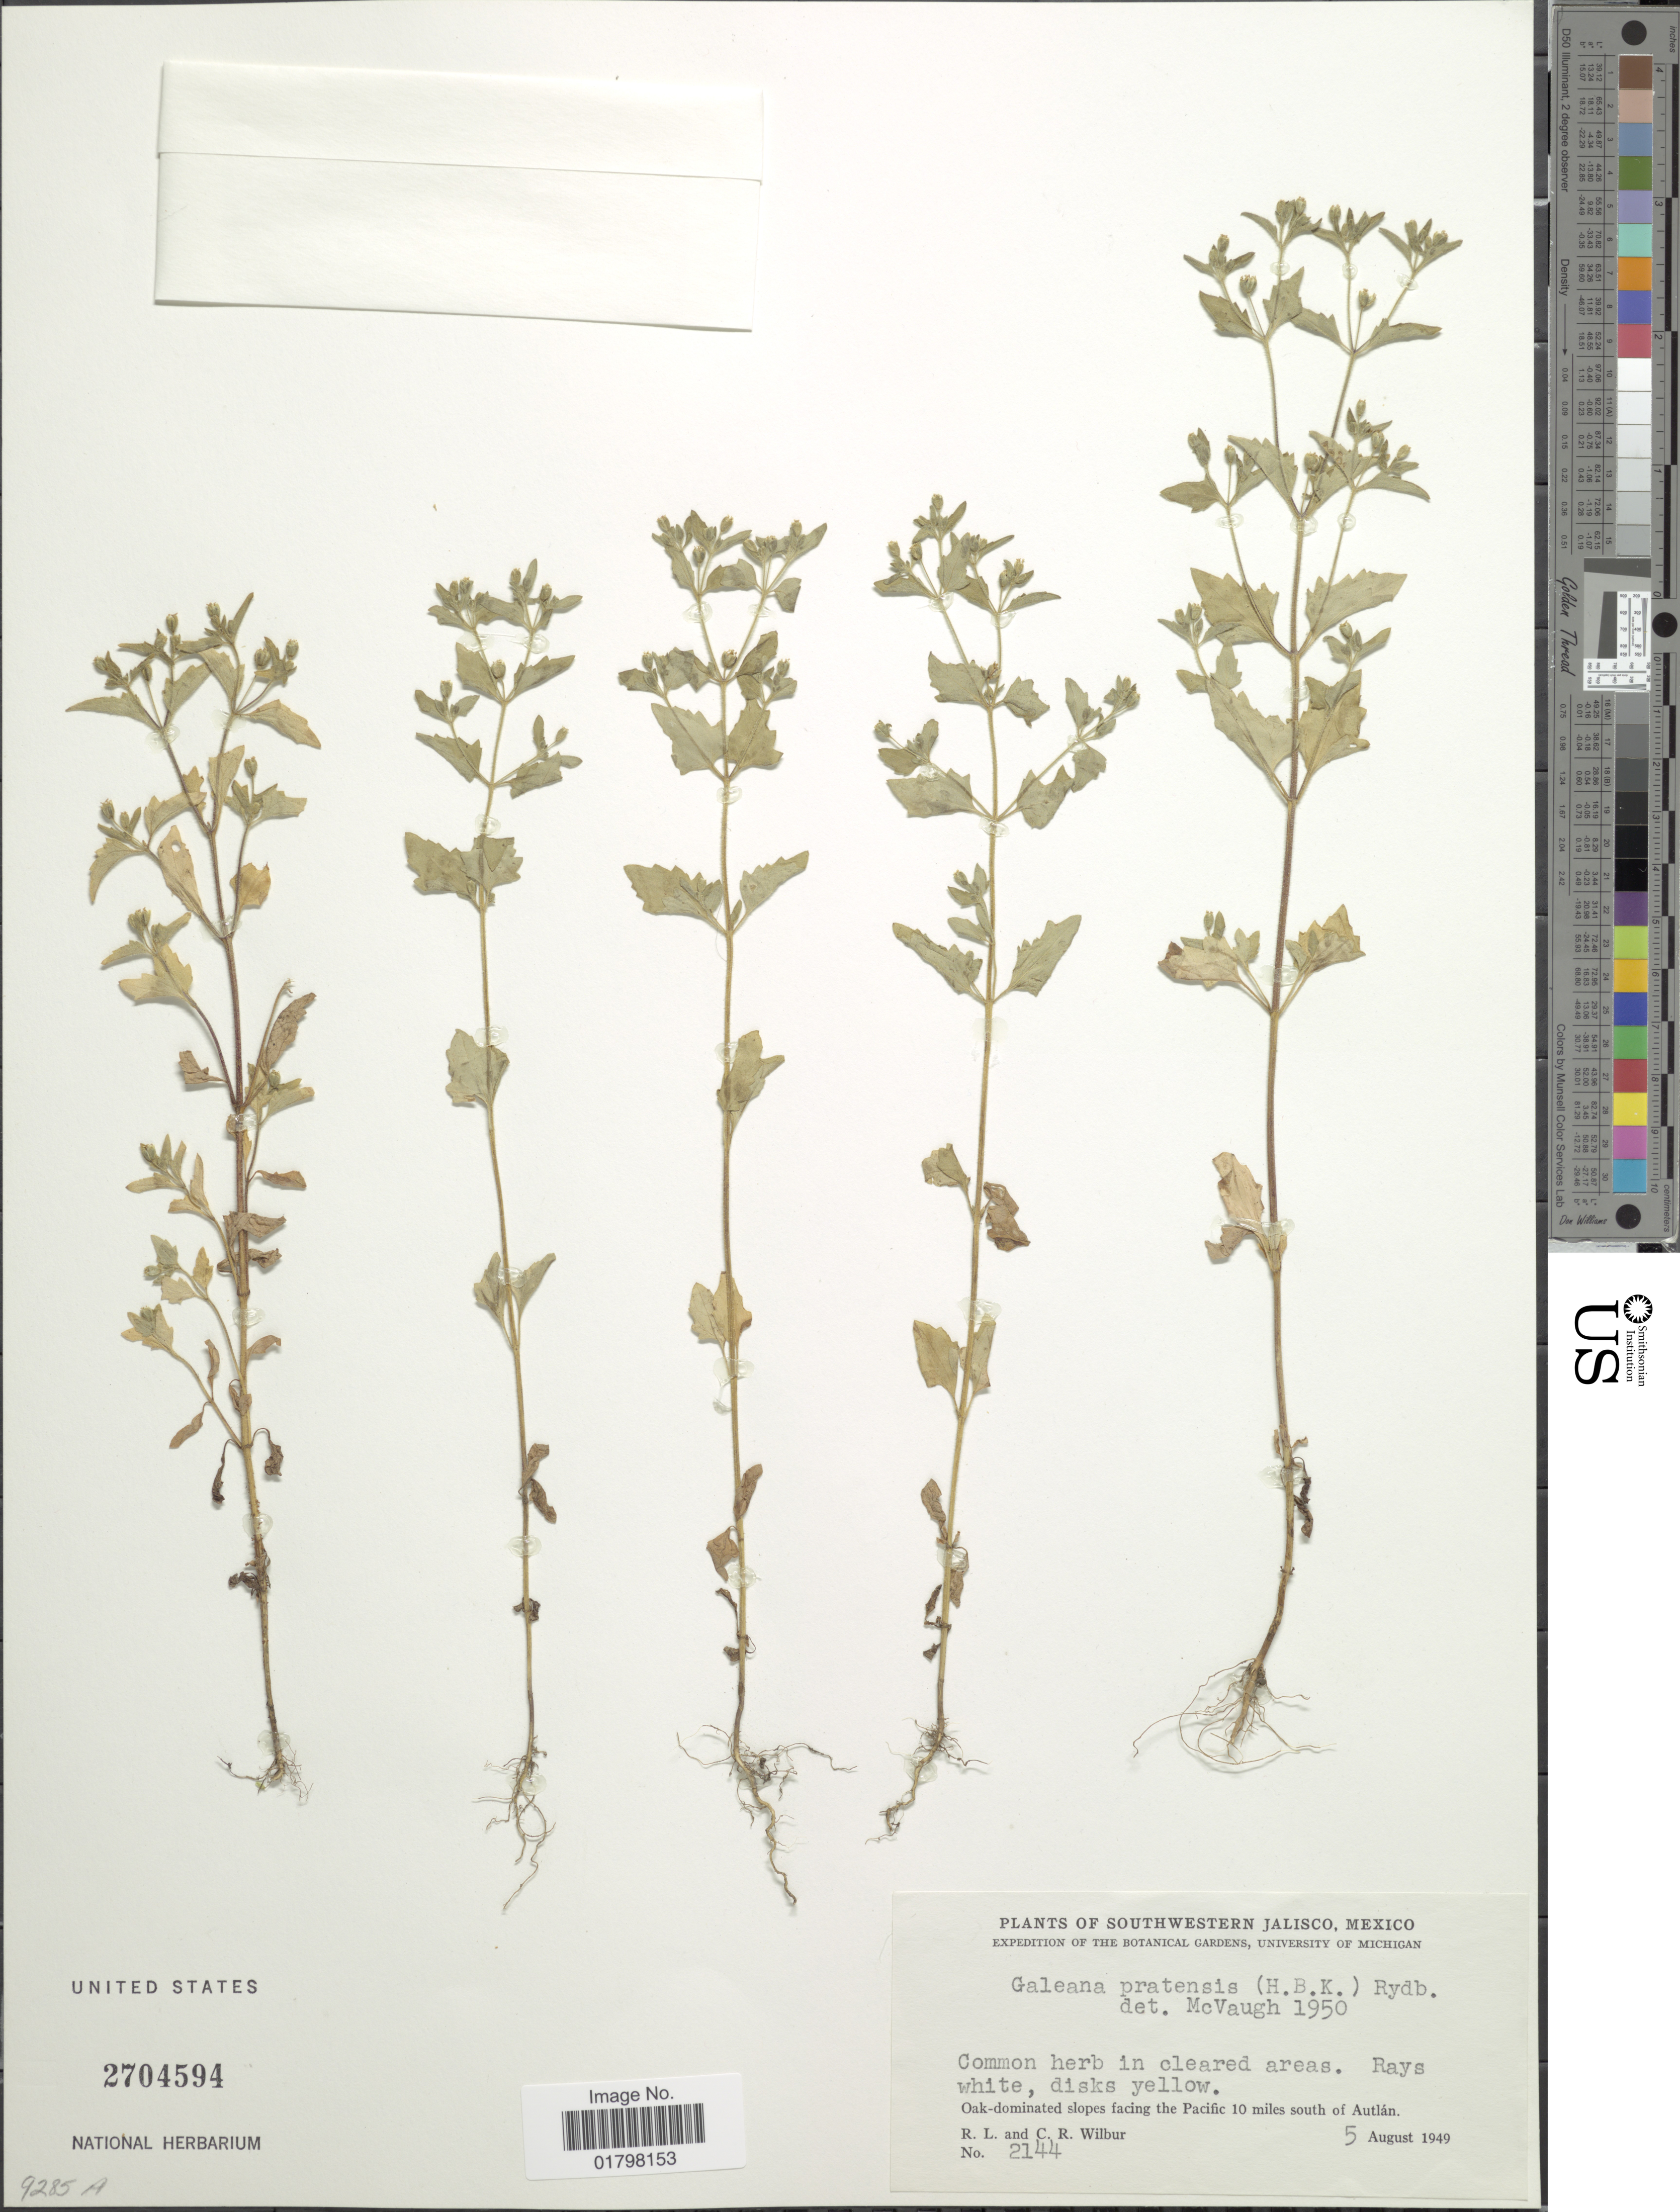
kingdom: Plantae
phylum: Tracheophyta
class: Magnoliopsida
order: Asterales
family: Asteraceae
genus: Galeana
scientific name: Galeana pratensis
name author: (Kunth) Rydb.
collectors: R. L. Wilbur & C. Wilbur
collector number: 2144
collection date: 1949-08-05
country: Mexico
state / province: Jalisco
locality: Southwestern Jalisco, Mexico. Oak-dominated slopes facing the Pacific 10 miles south of Autlán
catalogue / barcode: US 2704594